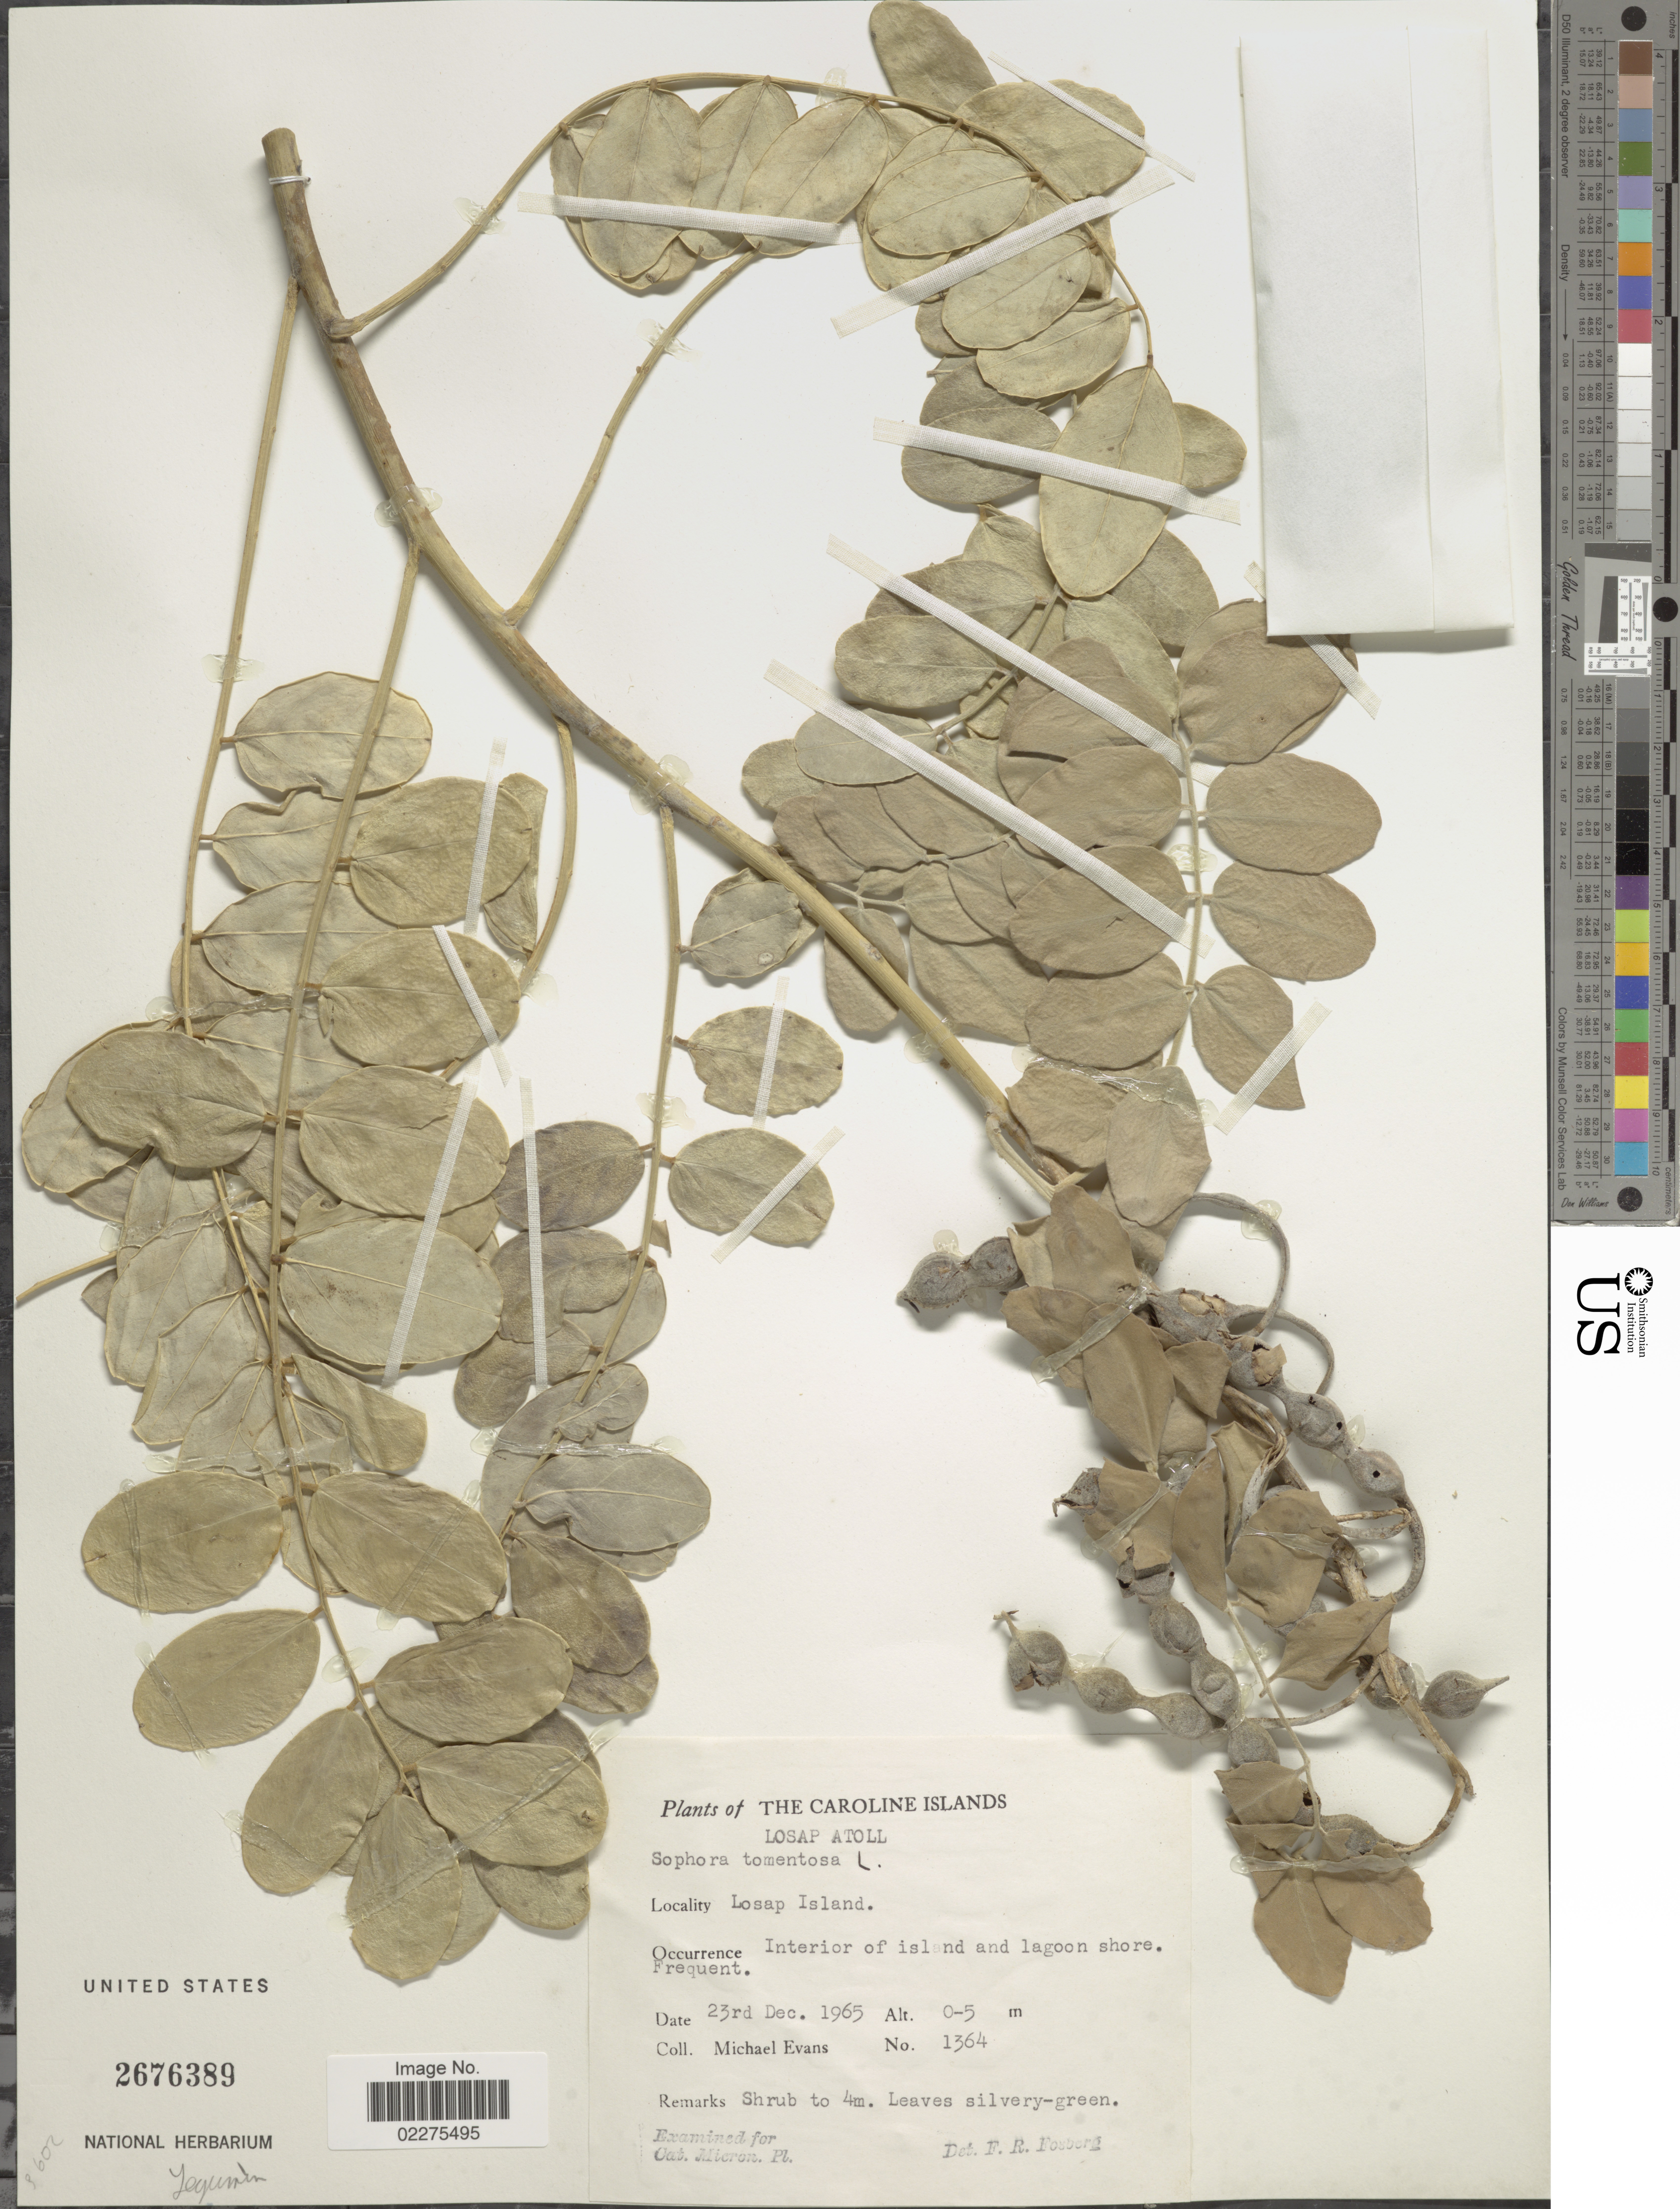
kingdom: Plantae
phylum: Tracheophyta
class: Magnoliopsida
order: Fabales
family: Fabaceae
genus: Sophora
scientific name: Sophora tomentosa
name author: L.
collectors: M. Evans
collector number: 1364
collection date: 1965-12-23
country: Micronesia, Federated States of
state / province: Truk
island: Losap Atoll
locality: Losap Atoll. Losap Island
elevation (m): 0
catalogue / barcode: US 2676389